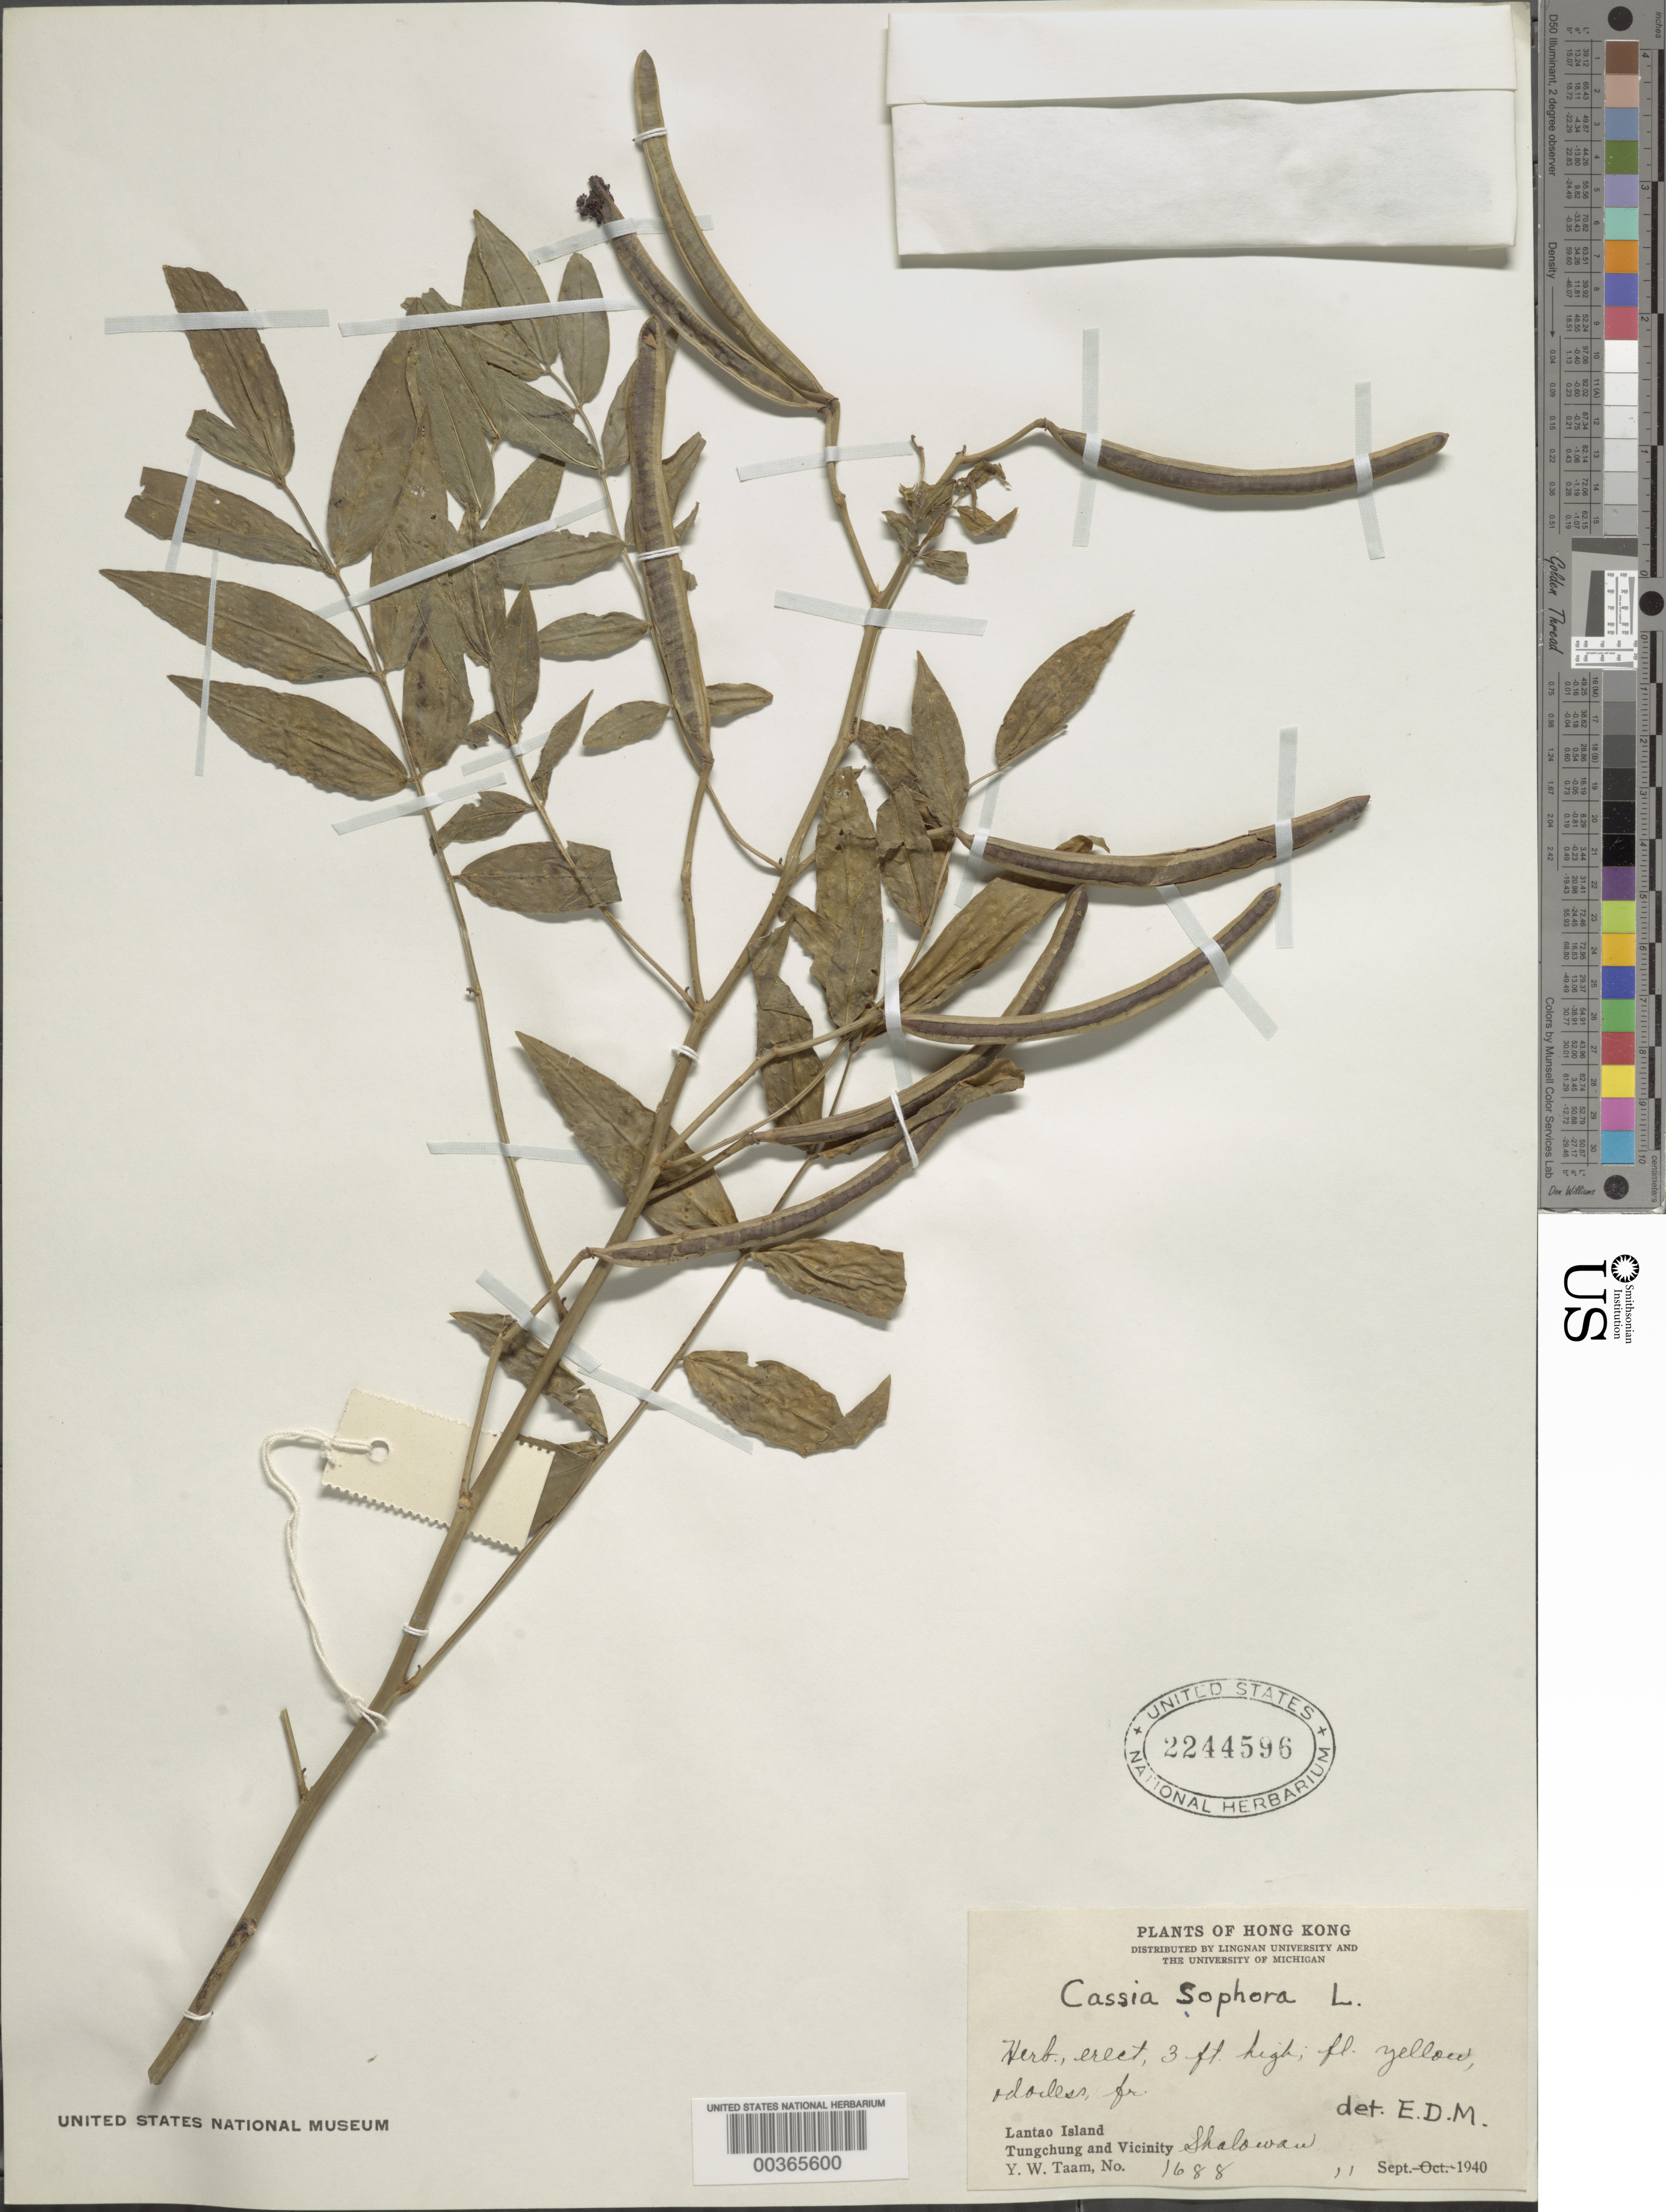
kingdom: Plantae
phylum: Tracheophyta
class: Magnoliopsida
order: Fabales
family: Fabaceae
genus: Senna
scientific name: Senna sophera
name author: (L.) Roxb.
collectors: Y. W. Taam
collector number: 1688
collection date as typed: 11 Sep 1940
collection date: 1940-09-11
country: China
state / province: Hong Kong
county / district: New Territories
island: Lan Tao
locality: Tungchung and vicinity; shalowan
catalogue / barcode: US 2244596